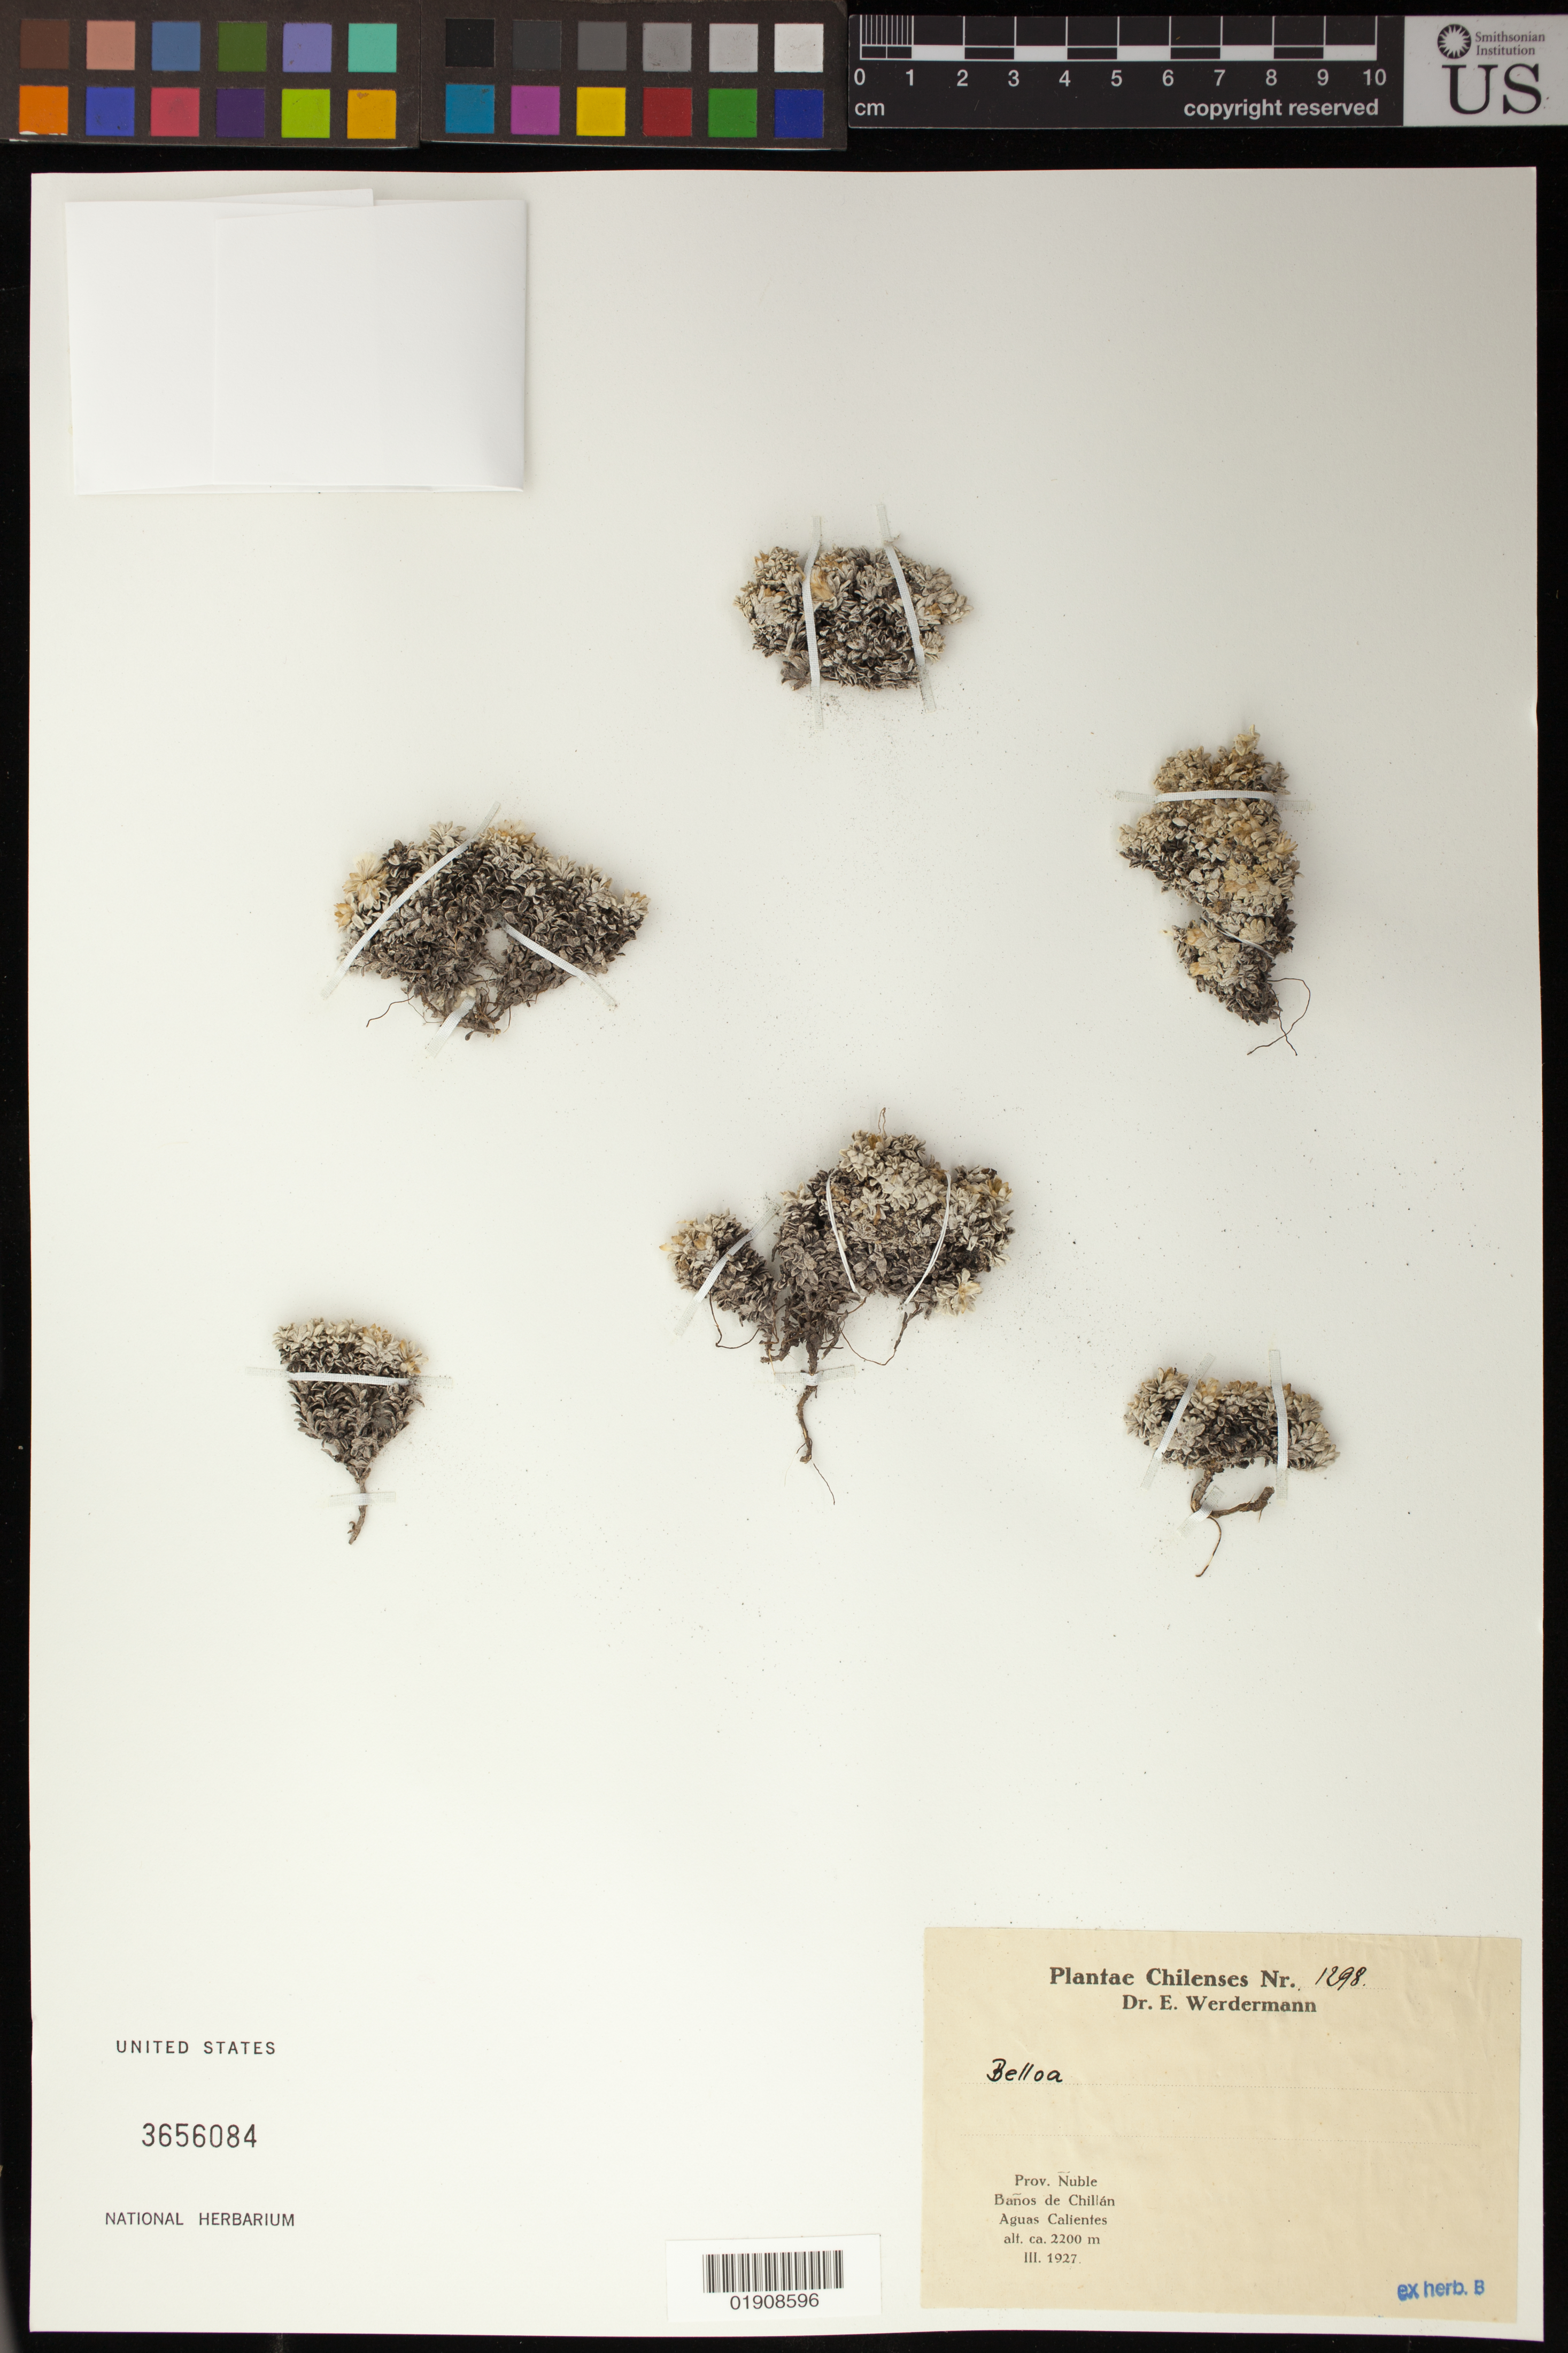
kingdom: Plantae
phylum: Tracheophyta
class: Magnoliopsida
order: Asterales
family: Asteraceae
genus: Belloa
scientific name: Belloa sp.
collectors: E. Werdermann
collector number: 1298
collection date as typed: March 1927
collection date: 1927-03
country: Chile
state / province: Bio-Bío (VIII)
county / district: Ñuble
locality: Banos de Chillan; Aquas Calientes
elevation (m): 2200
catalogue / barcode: US 3656084